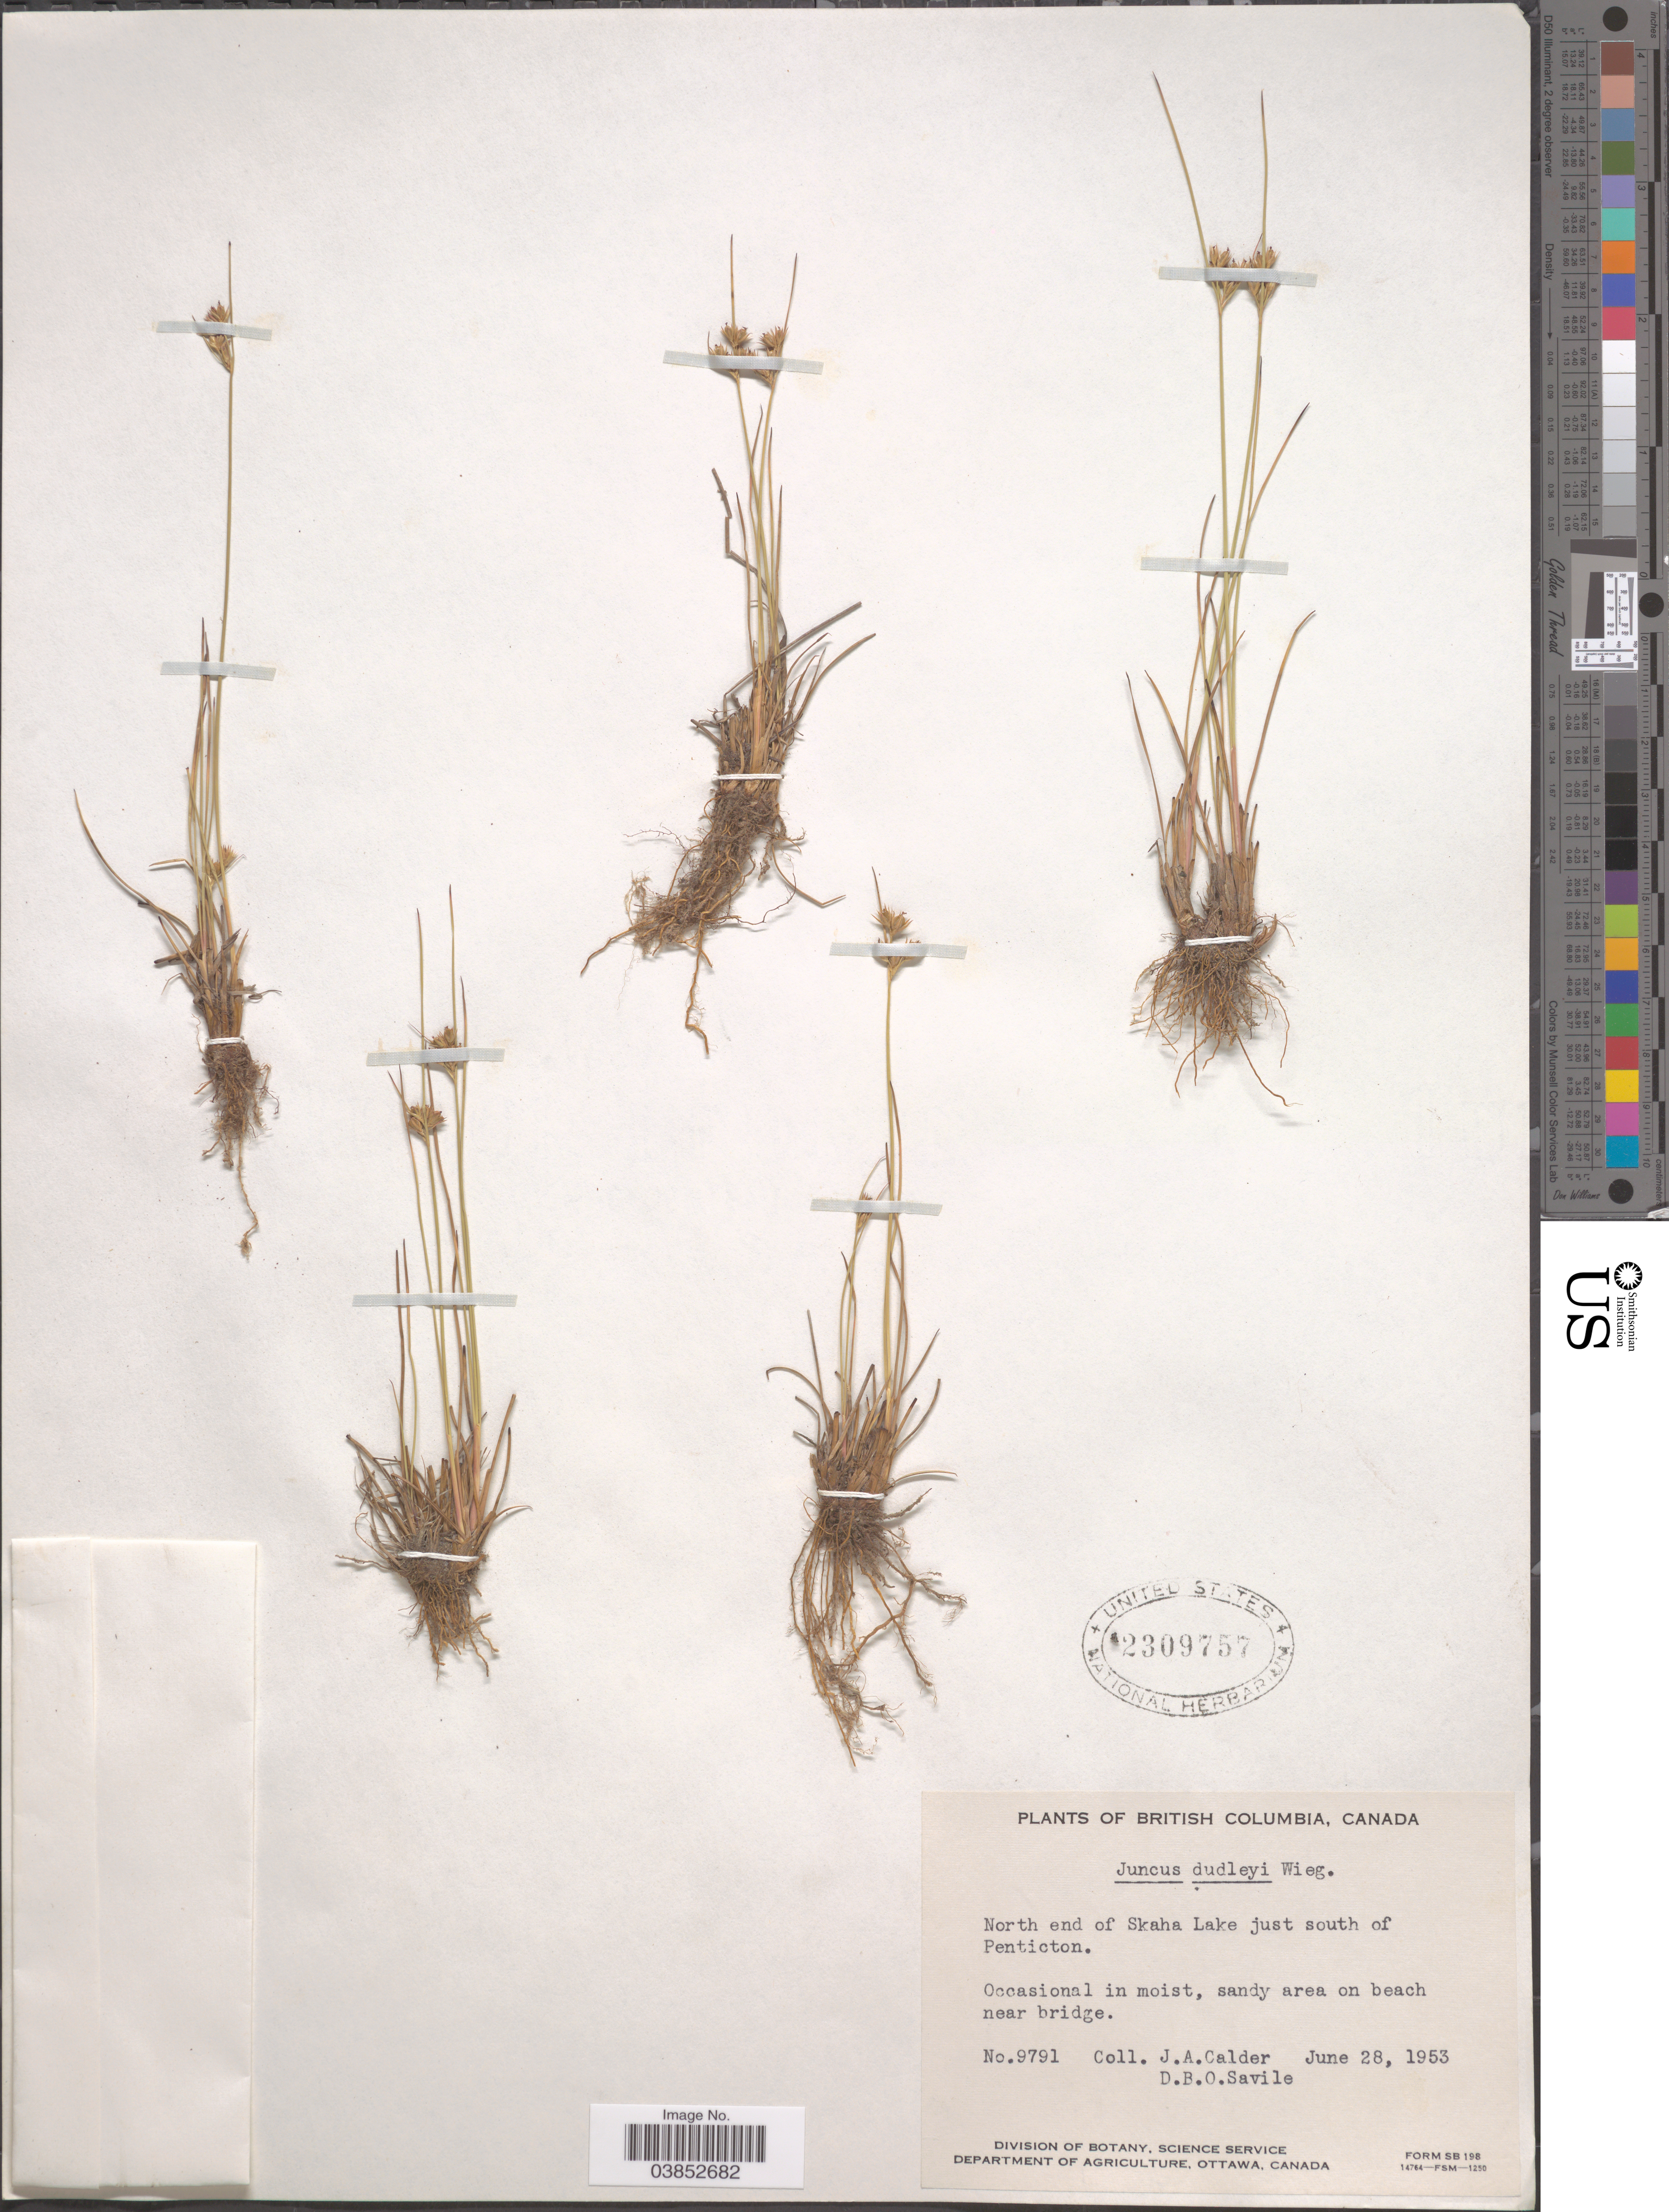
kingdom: Plantae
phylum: Tracheophyta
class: Liliopsida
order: Poales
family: Juncaceae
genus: Juncus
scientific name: Juncus dudleyi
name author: Wiegand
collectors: J. A. Calder & D. Savile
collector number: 9791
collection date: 1953-06-28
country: Canada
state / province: British Columbia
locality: North end of Skaha Lake just south of Penticton. Sandy area on beach near bridge.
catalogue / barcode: US 2309757